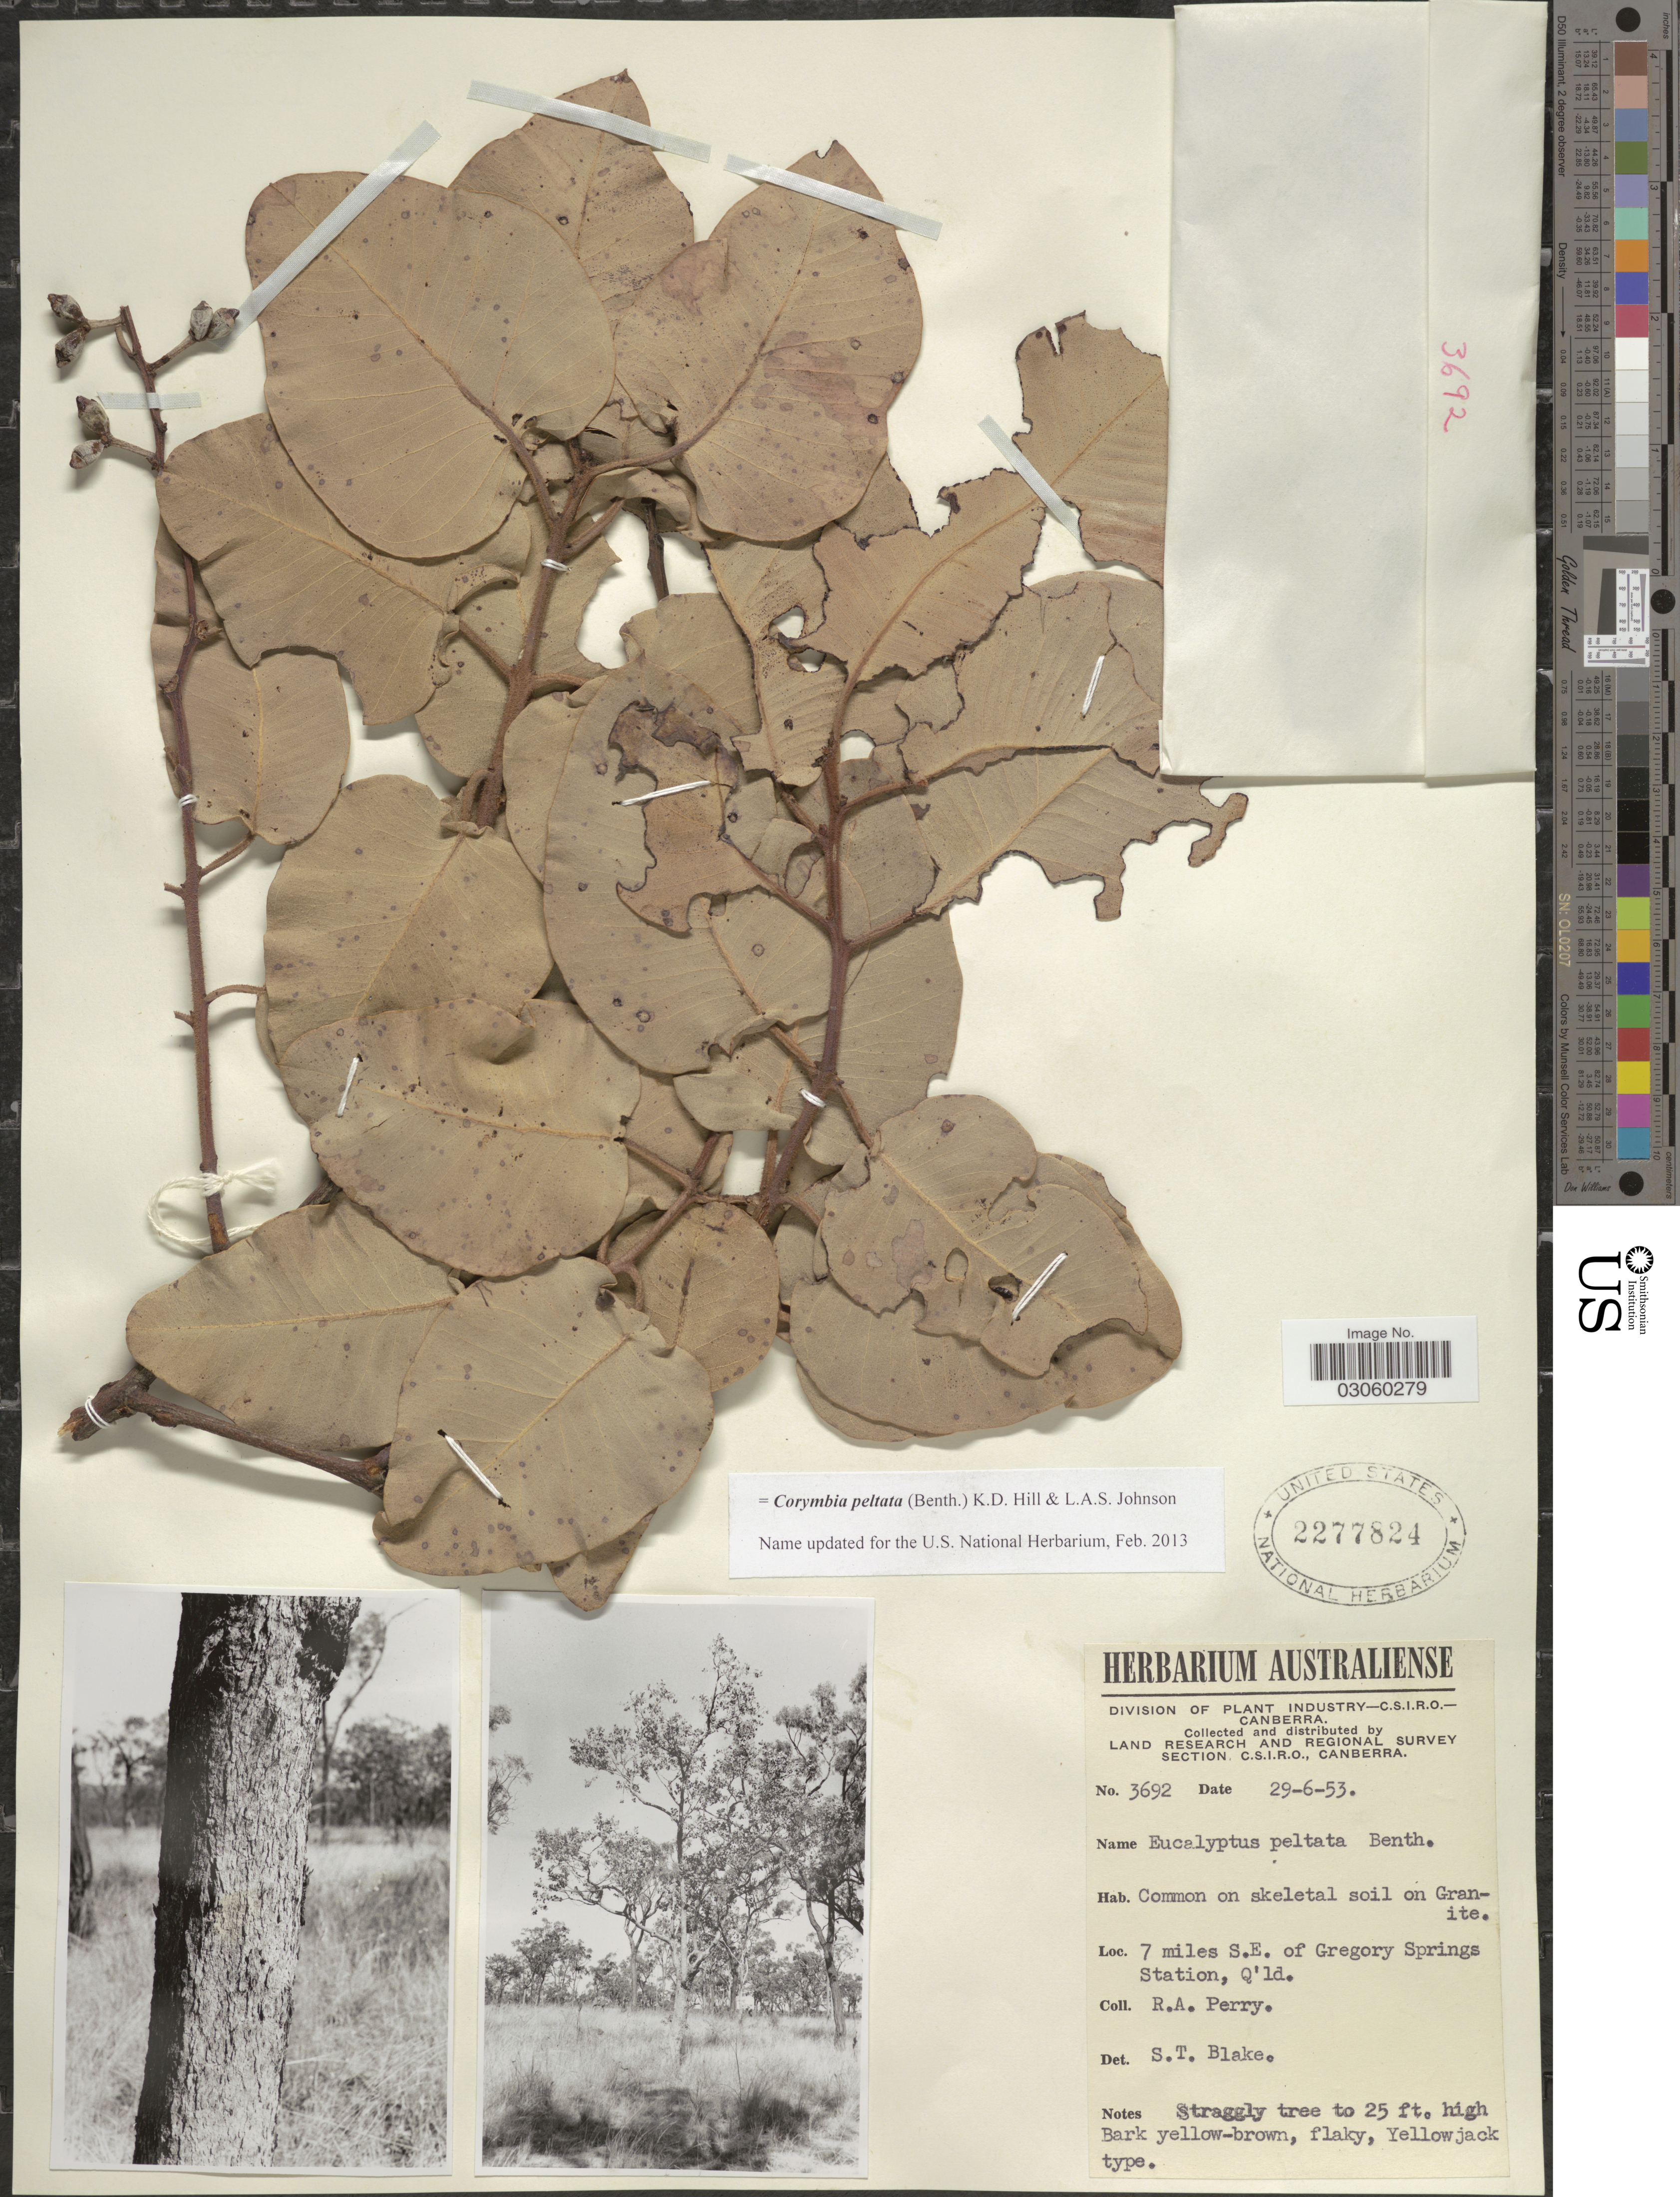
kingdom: Plantae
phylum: Tracheophyta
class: Magnoliopsida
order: Myrtales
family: Myrtaceae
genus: Corymbia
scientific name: Corymbia peltata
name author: (Benth.) K.D. Hill & L.A.S. Johnson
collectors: Perry, R. A.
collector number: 3692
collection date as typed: Transcribed d/m/y: 29/6/53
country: Australia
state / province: Queensland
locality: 7 miles S.E. of Gregory Springs Station, Q'ld.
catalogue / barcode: US 2277824